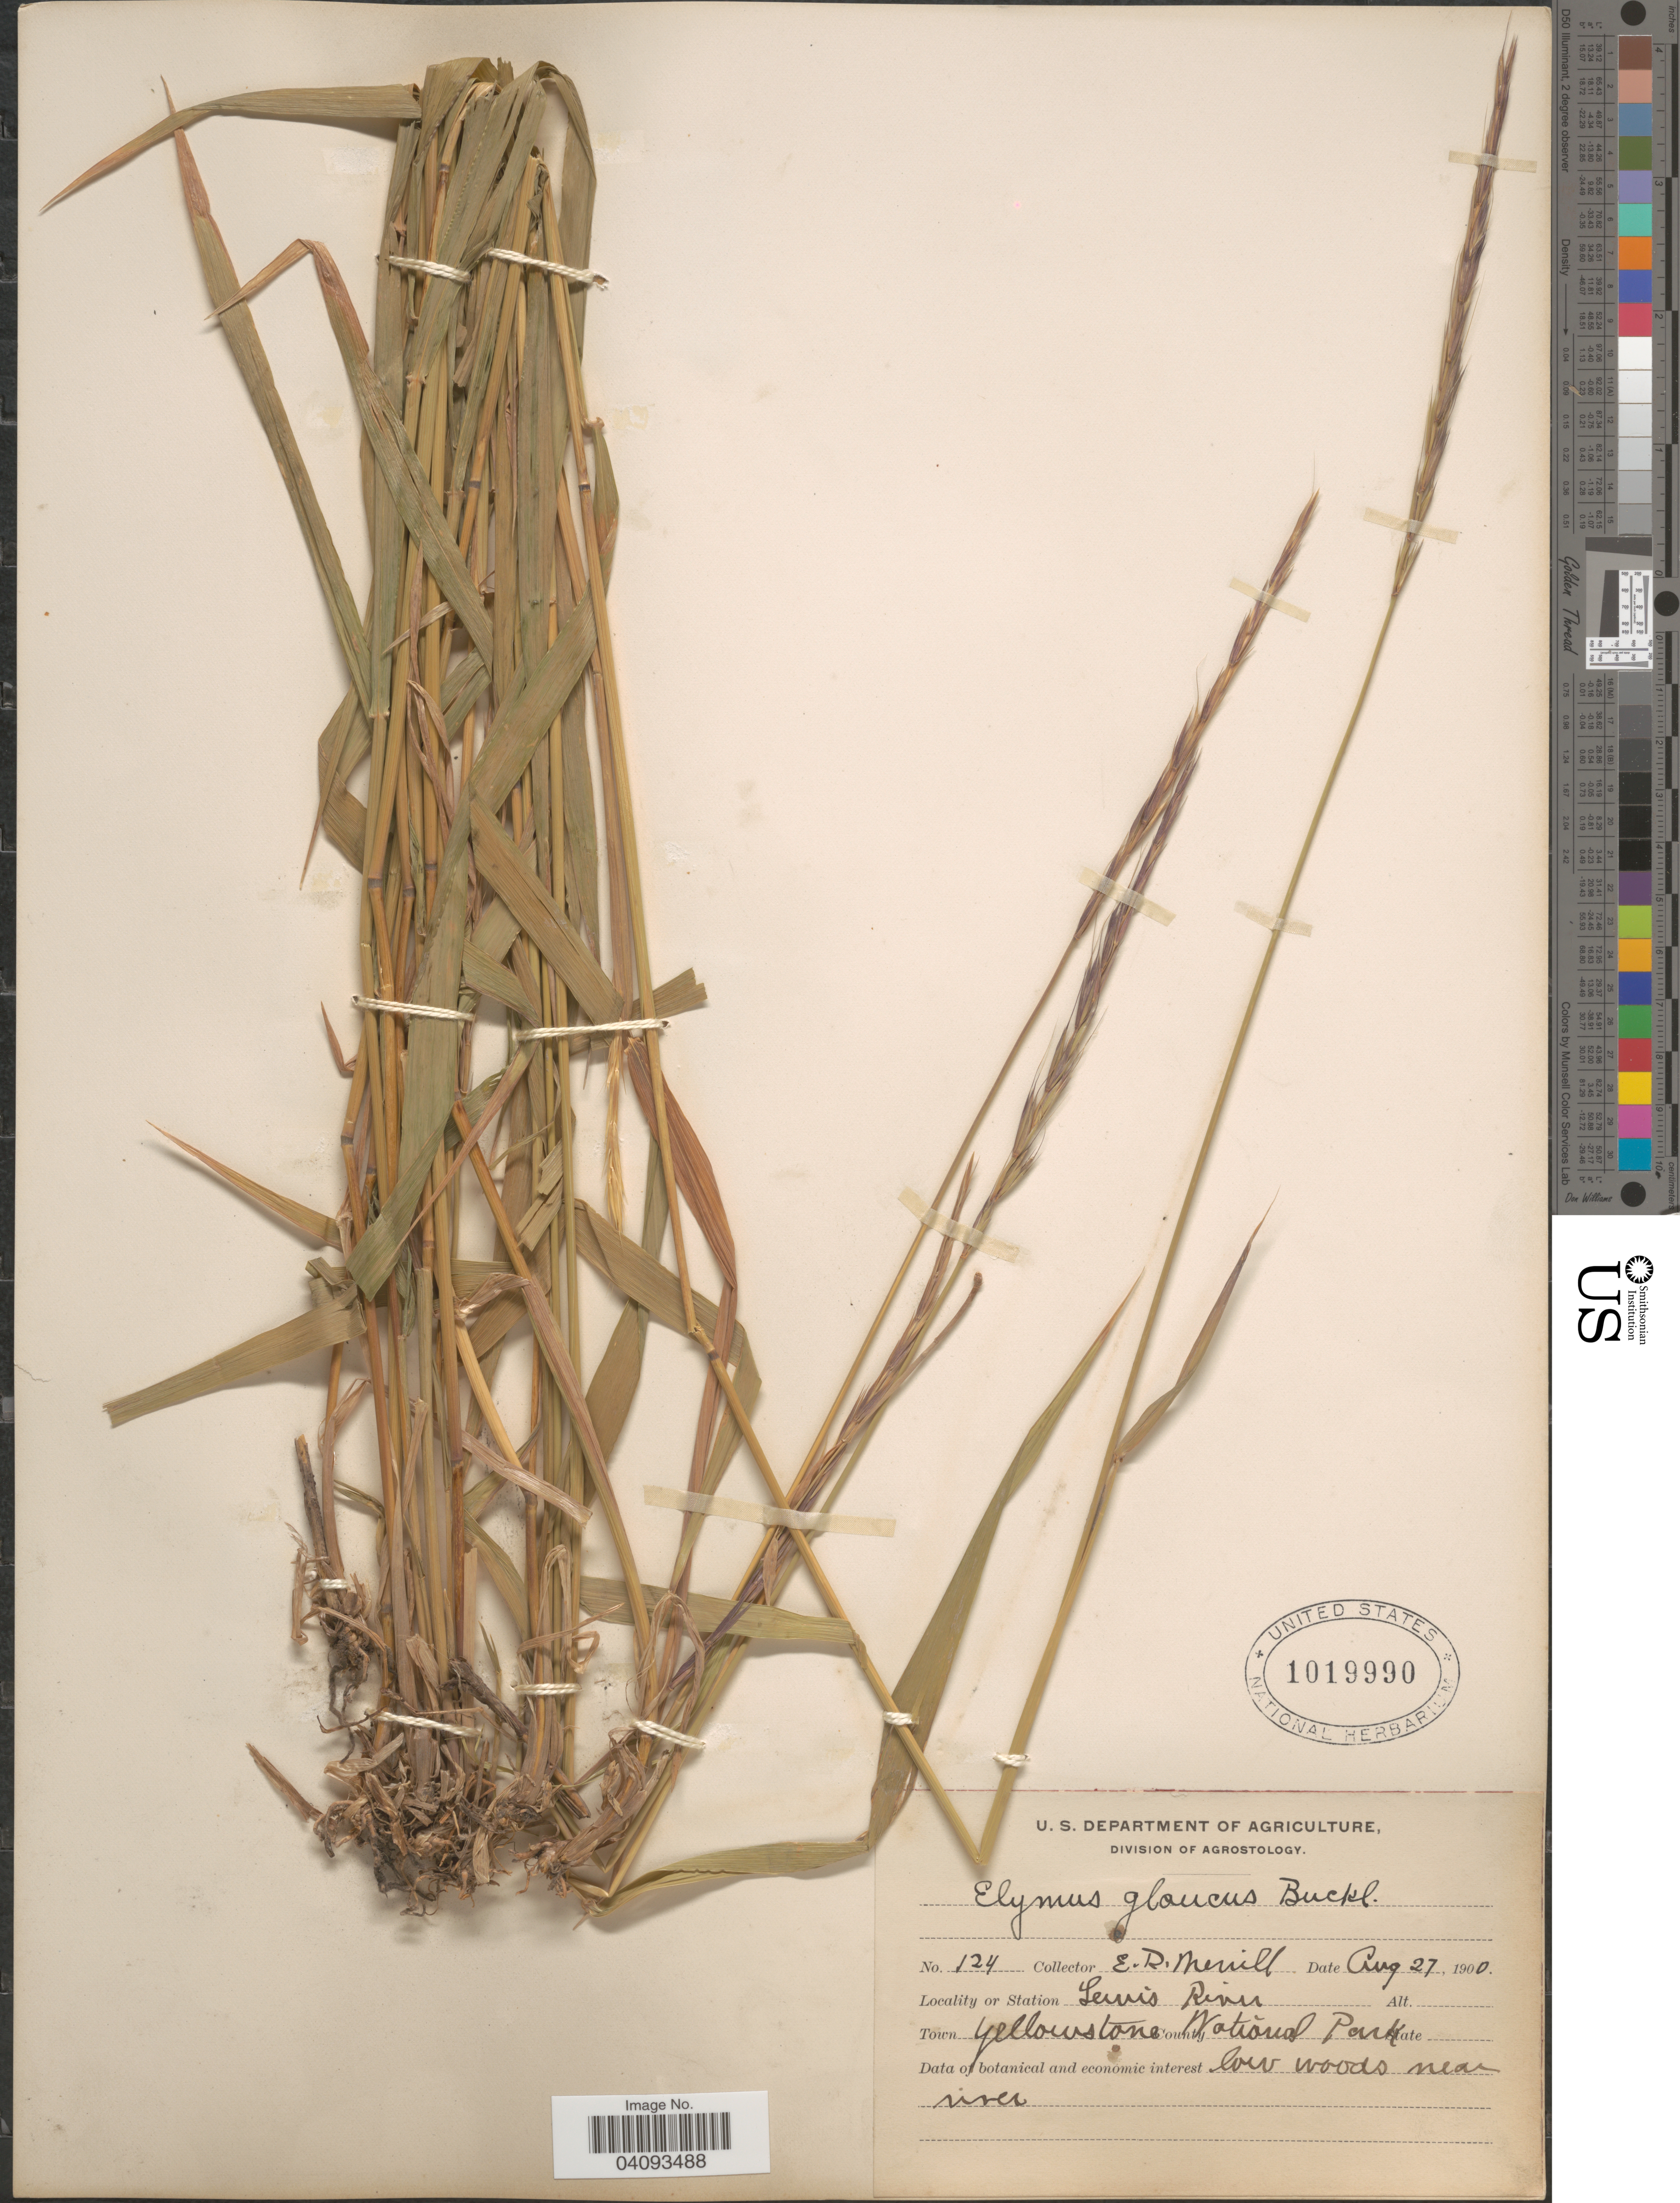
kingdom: Plantae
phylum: Tracheophyta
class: Liliopsida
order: Poales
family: Poaceae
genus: Elymus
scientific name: Elymus glaucus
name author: Buckley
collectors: E. D. Merrill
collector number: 124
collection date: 1900-08-27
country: United States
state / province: Wyoming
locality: Lewis River. Town Yellowstone National Park.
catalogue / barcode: US 1019990